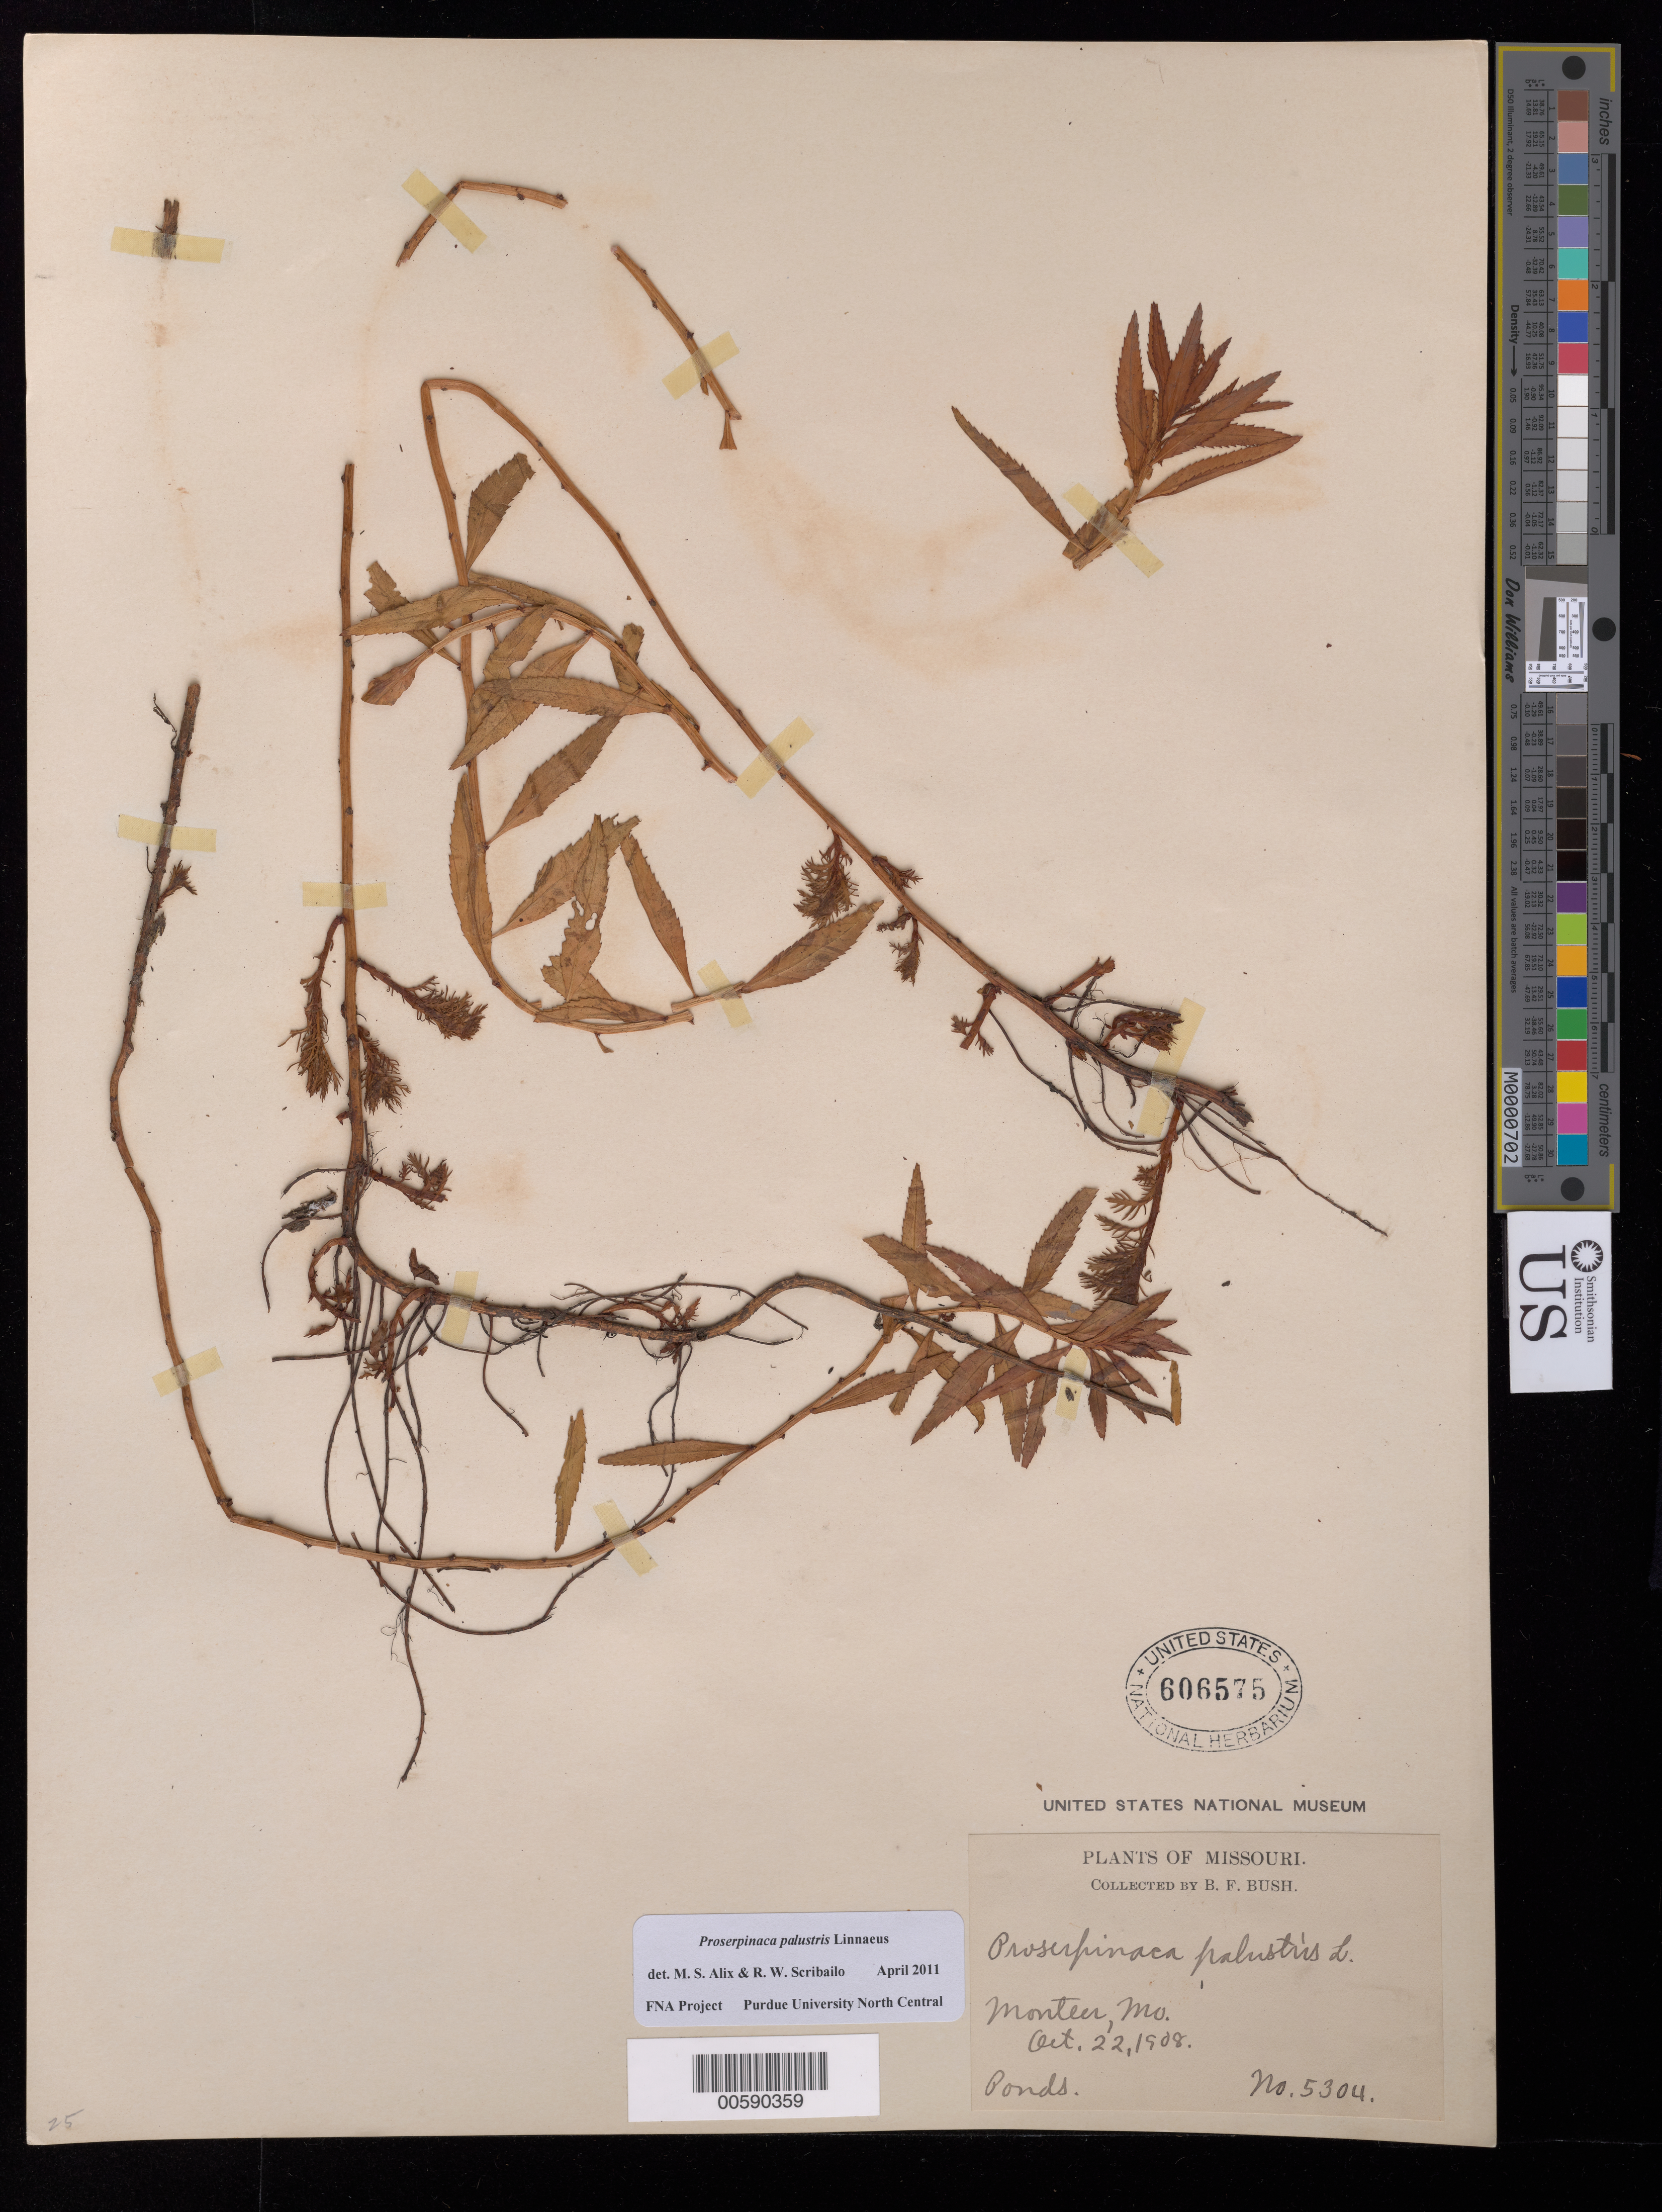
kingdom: Plantae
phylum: Tracheophyta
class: Magnoliopsida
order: Saxifragales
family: Haloragaceae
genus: Proserpinaca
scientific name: Proserpinaca palustris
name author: L.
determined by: Scribailo, R. W.; Alix, M. S.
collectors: B. F. Bush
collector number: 5304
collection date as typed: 22 Oct 1908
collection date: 1908-10-22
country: United States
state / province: Missouri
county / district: Shannon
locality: Monteer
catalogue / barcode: US 606575